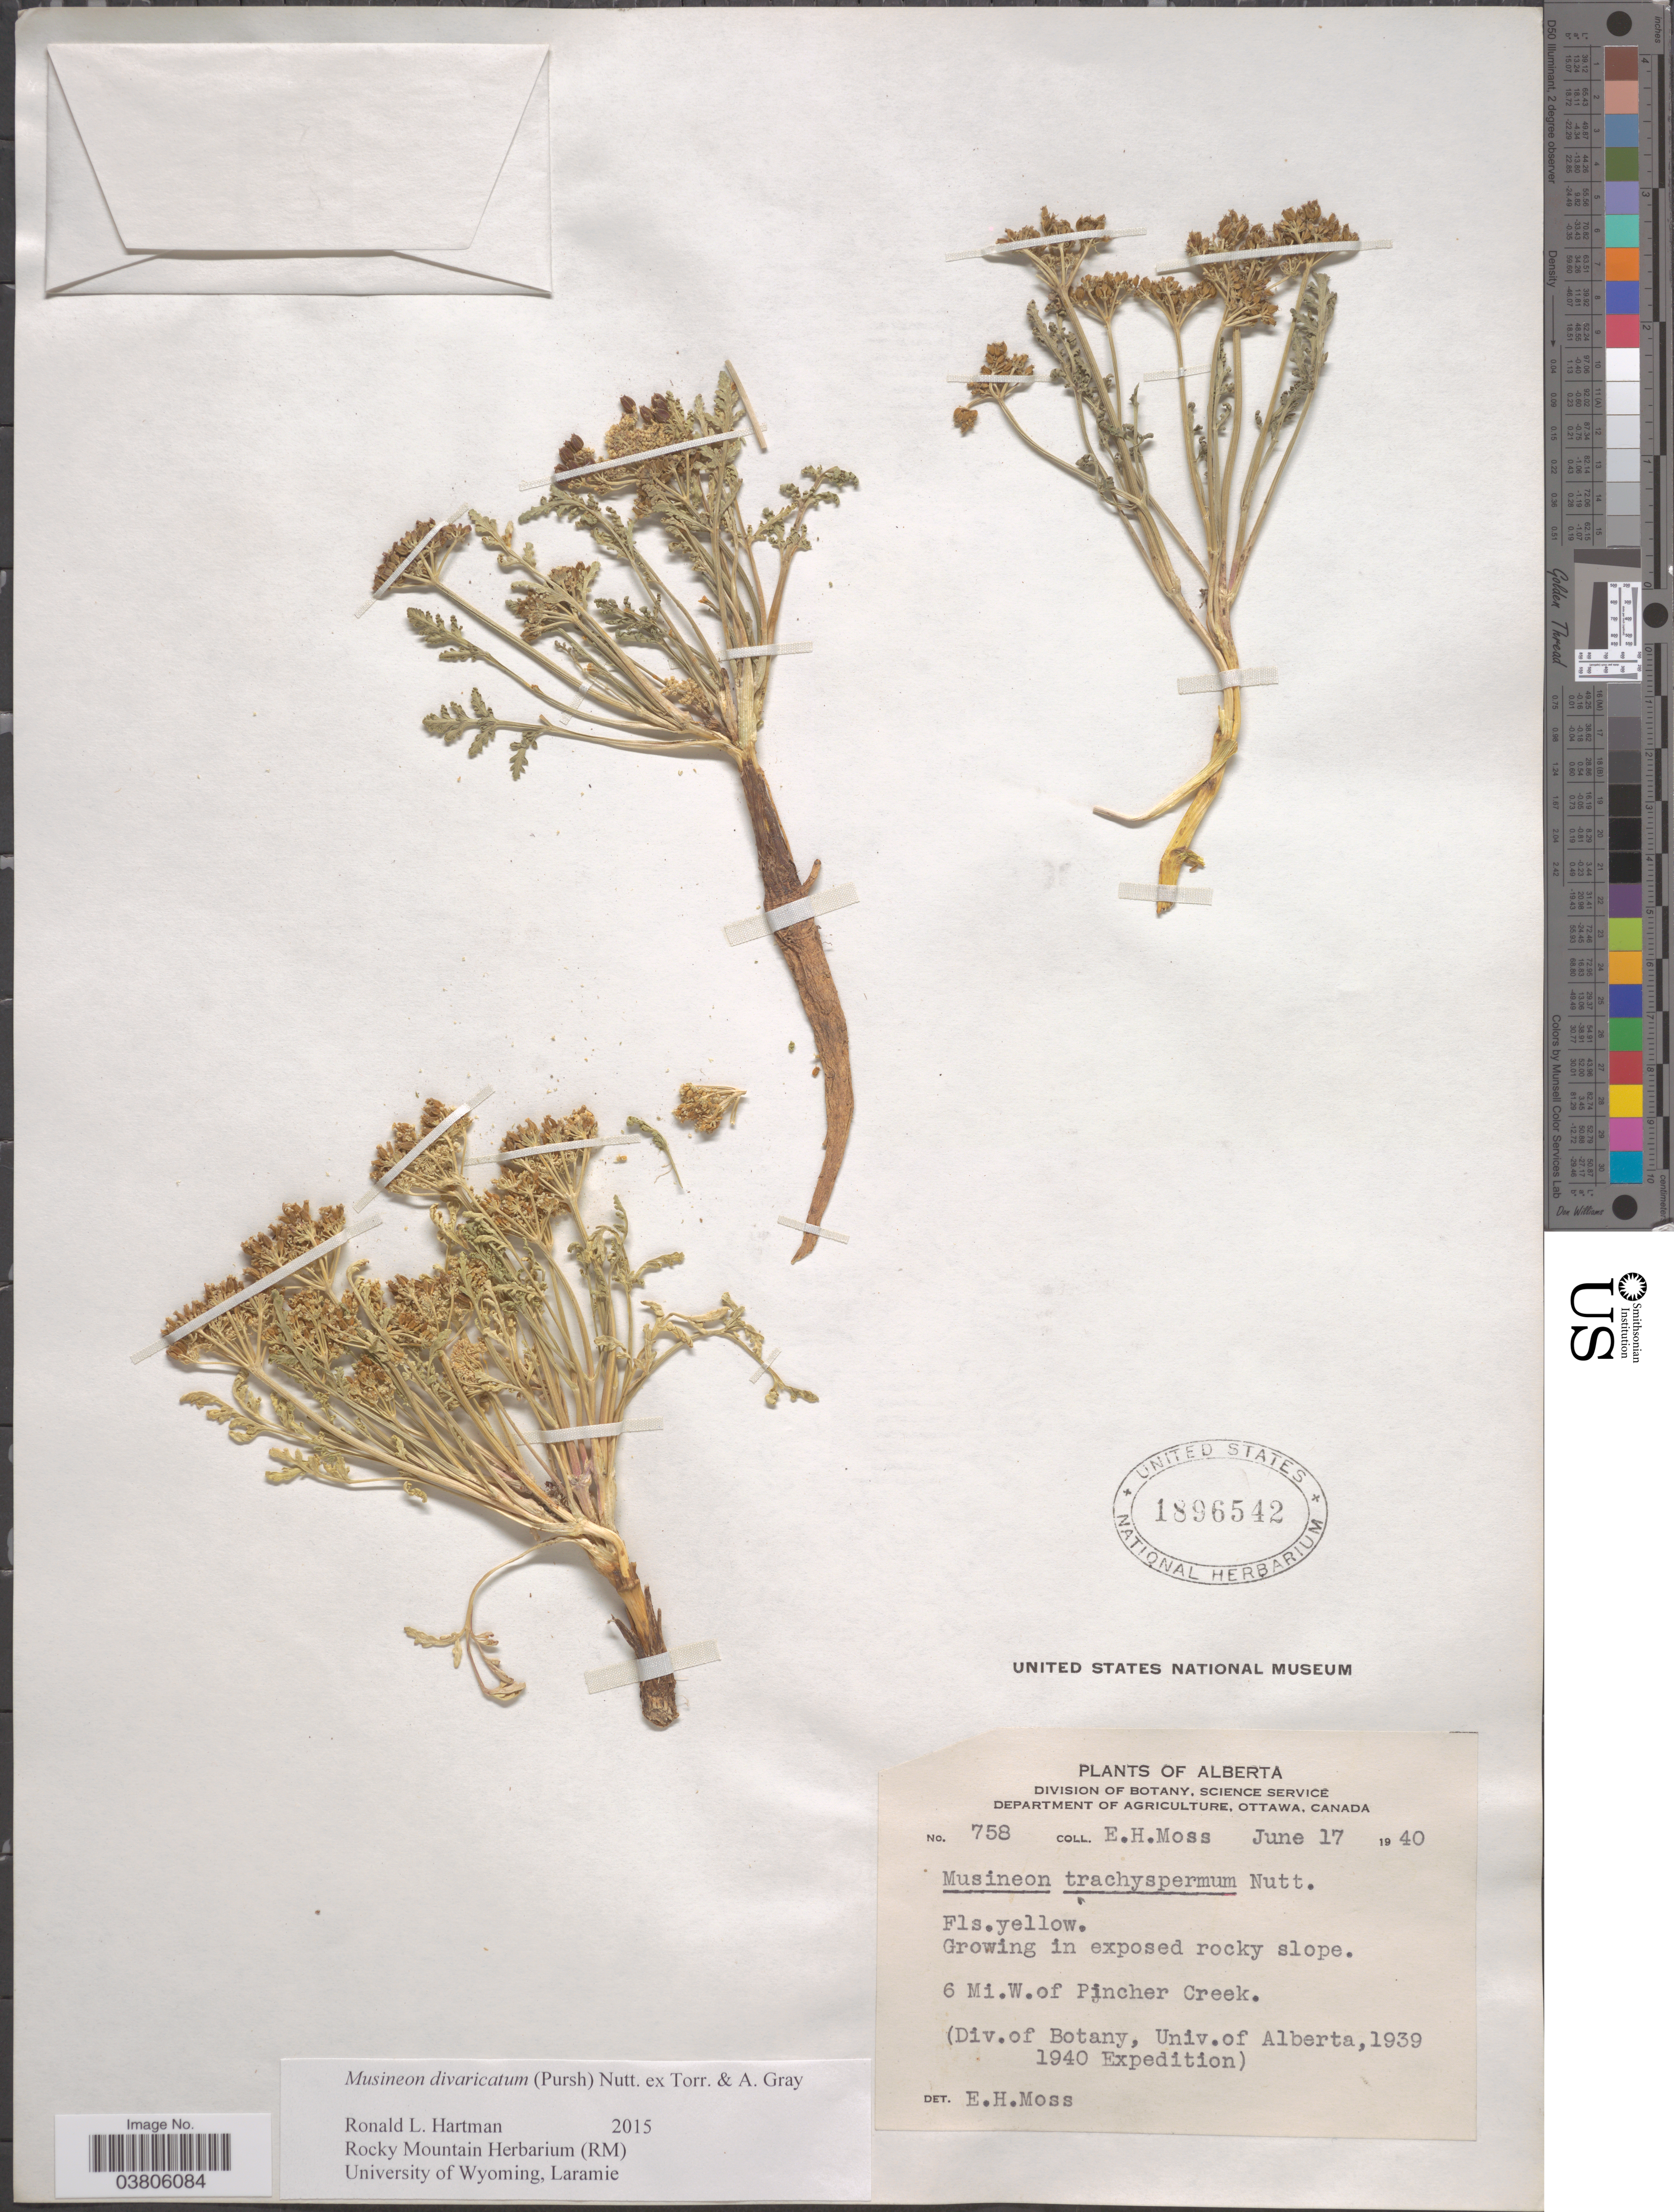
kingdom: Plantae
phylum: Tracheophyta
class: Magnoliopsida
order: Apiales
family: Apiaceae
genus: Musineon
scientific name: Musineon divaricatum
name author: (Pursh) Nutt.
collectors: E. Moss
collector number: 758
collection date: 1940-06-17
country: Canada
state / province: Alberta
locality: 6 Mi. W. of Pincher Creek.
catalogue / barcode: US 1896542